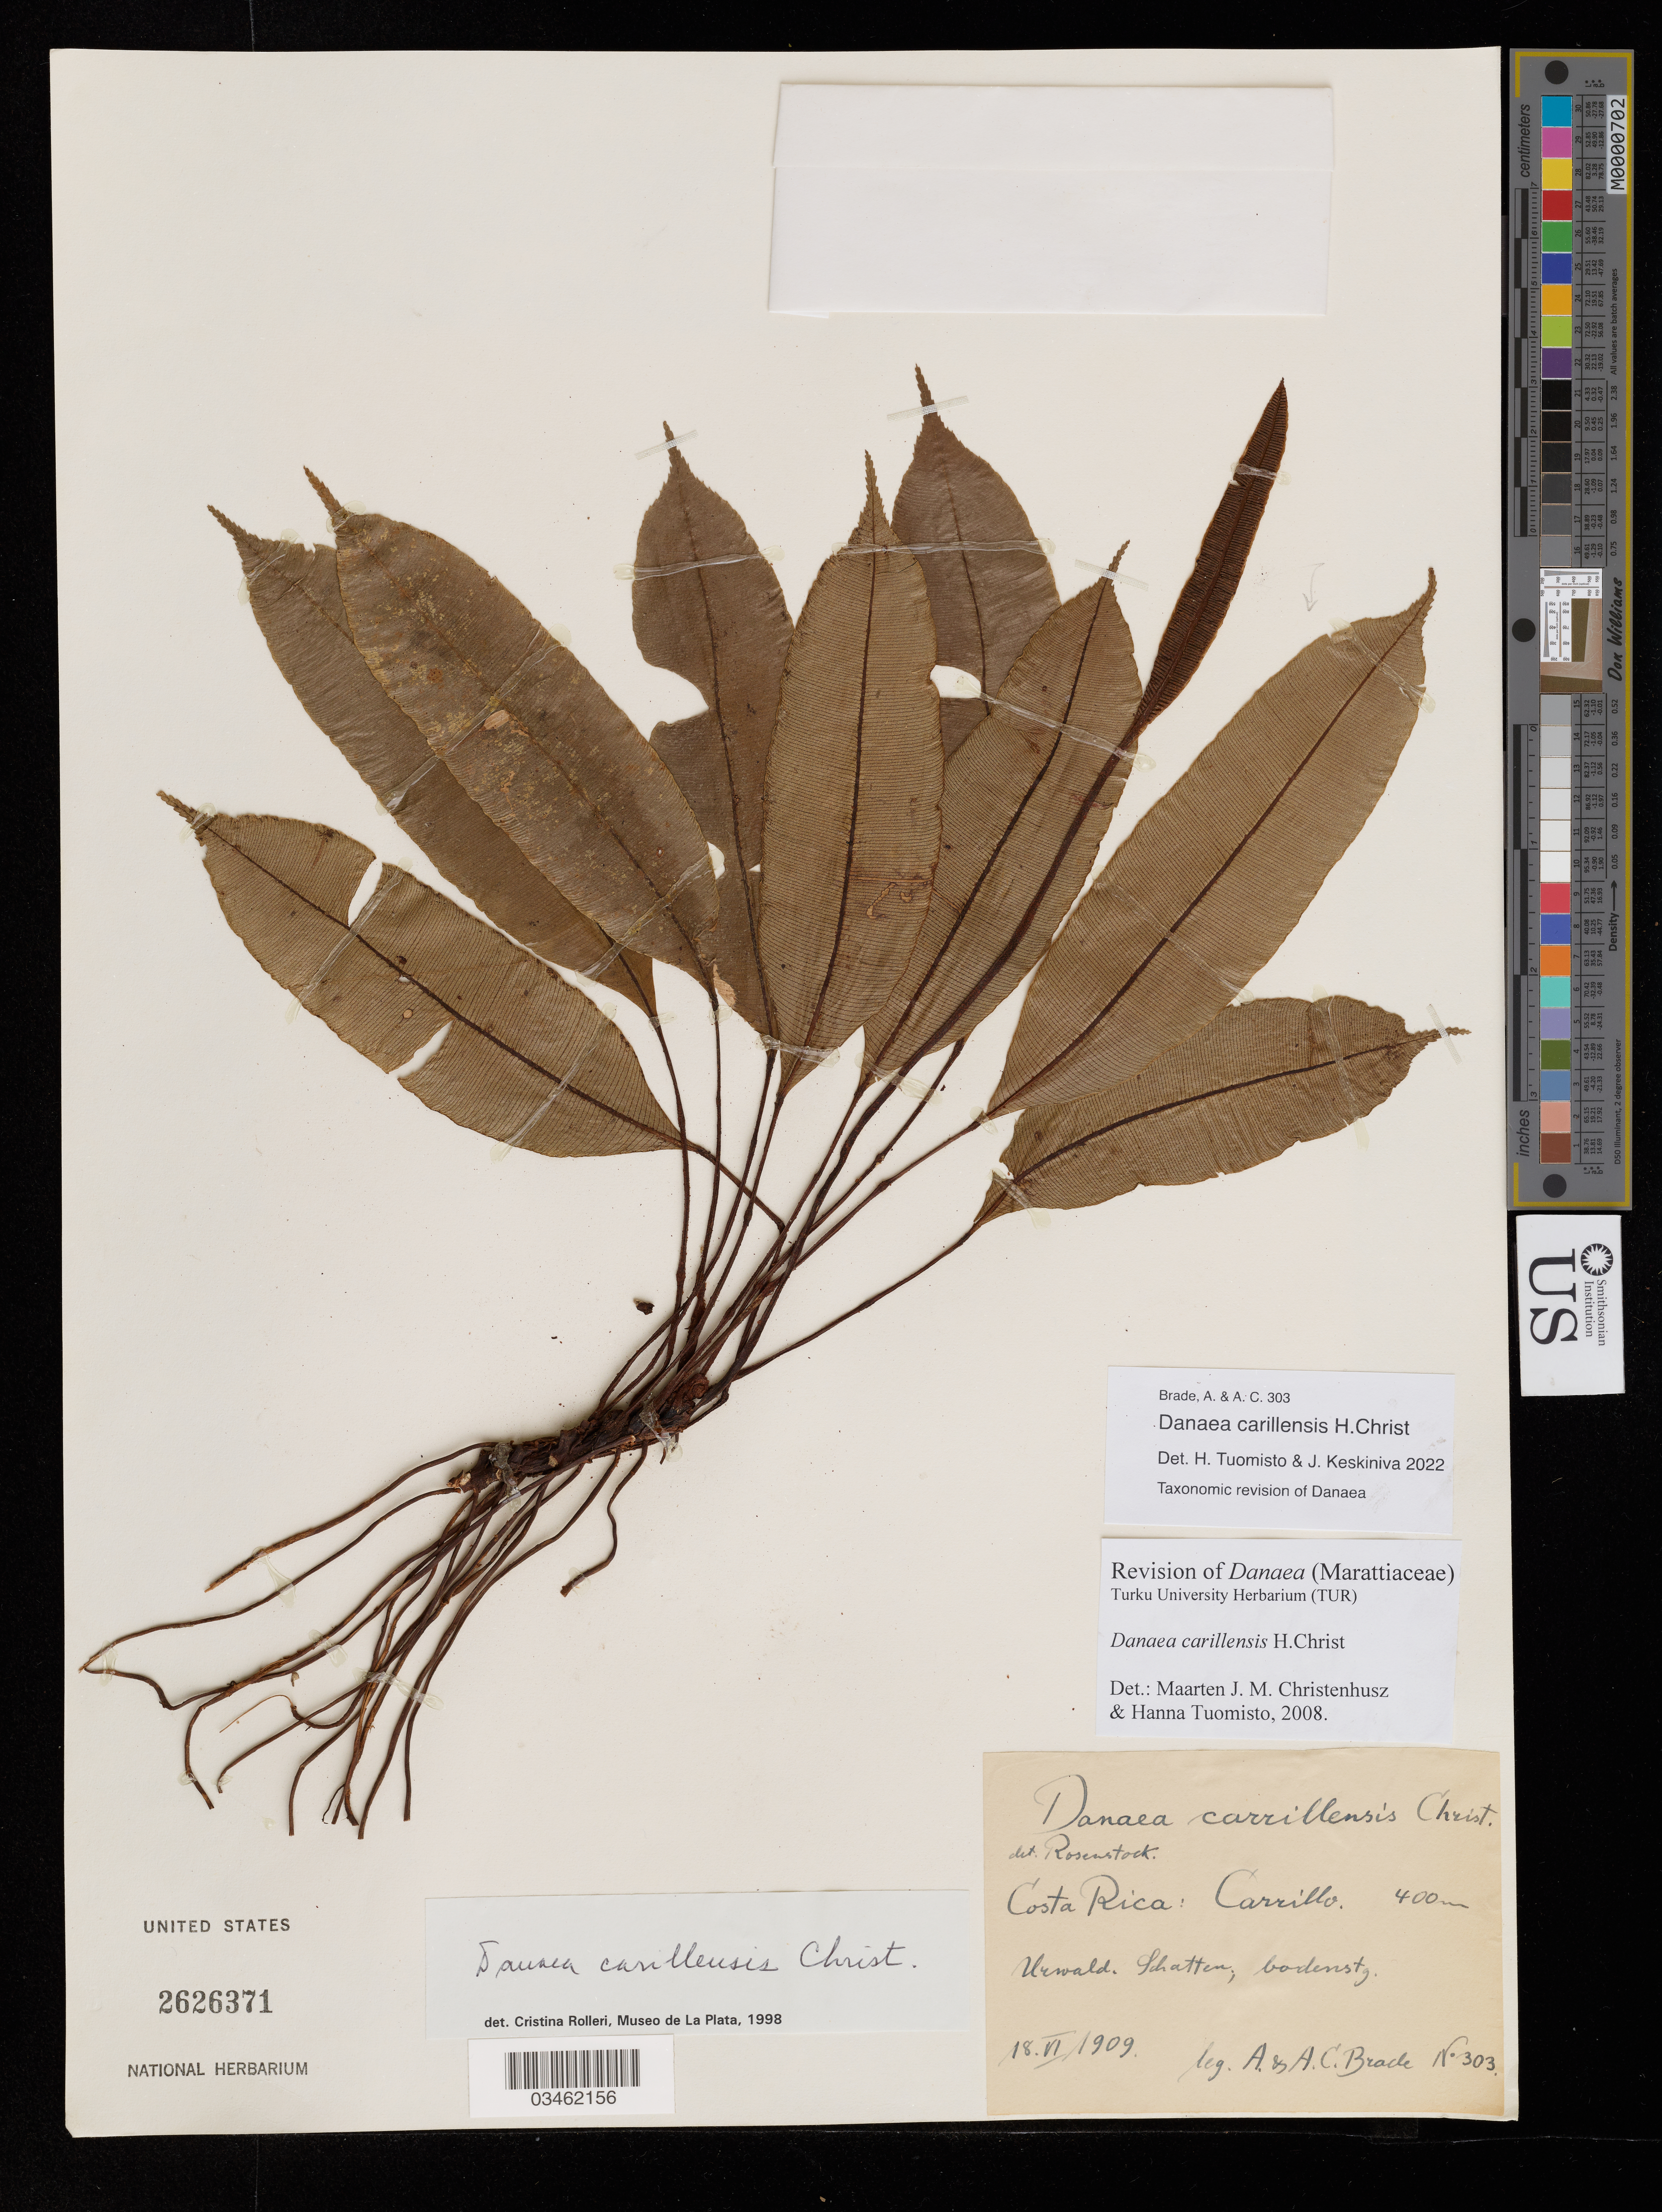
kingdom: Plantae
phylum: Tracheophyta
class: Polypodiopsida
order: Marattiales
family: Marattiaceae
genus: Danaea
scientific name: Danaea carillensis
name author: Christ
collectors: A. Brade & A. C. Brade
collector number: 303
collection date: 1909-06-18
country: Costa Rica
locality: Carrillo.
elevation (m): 400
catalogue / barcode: US 2626371